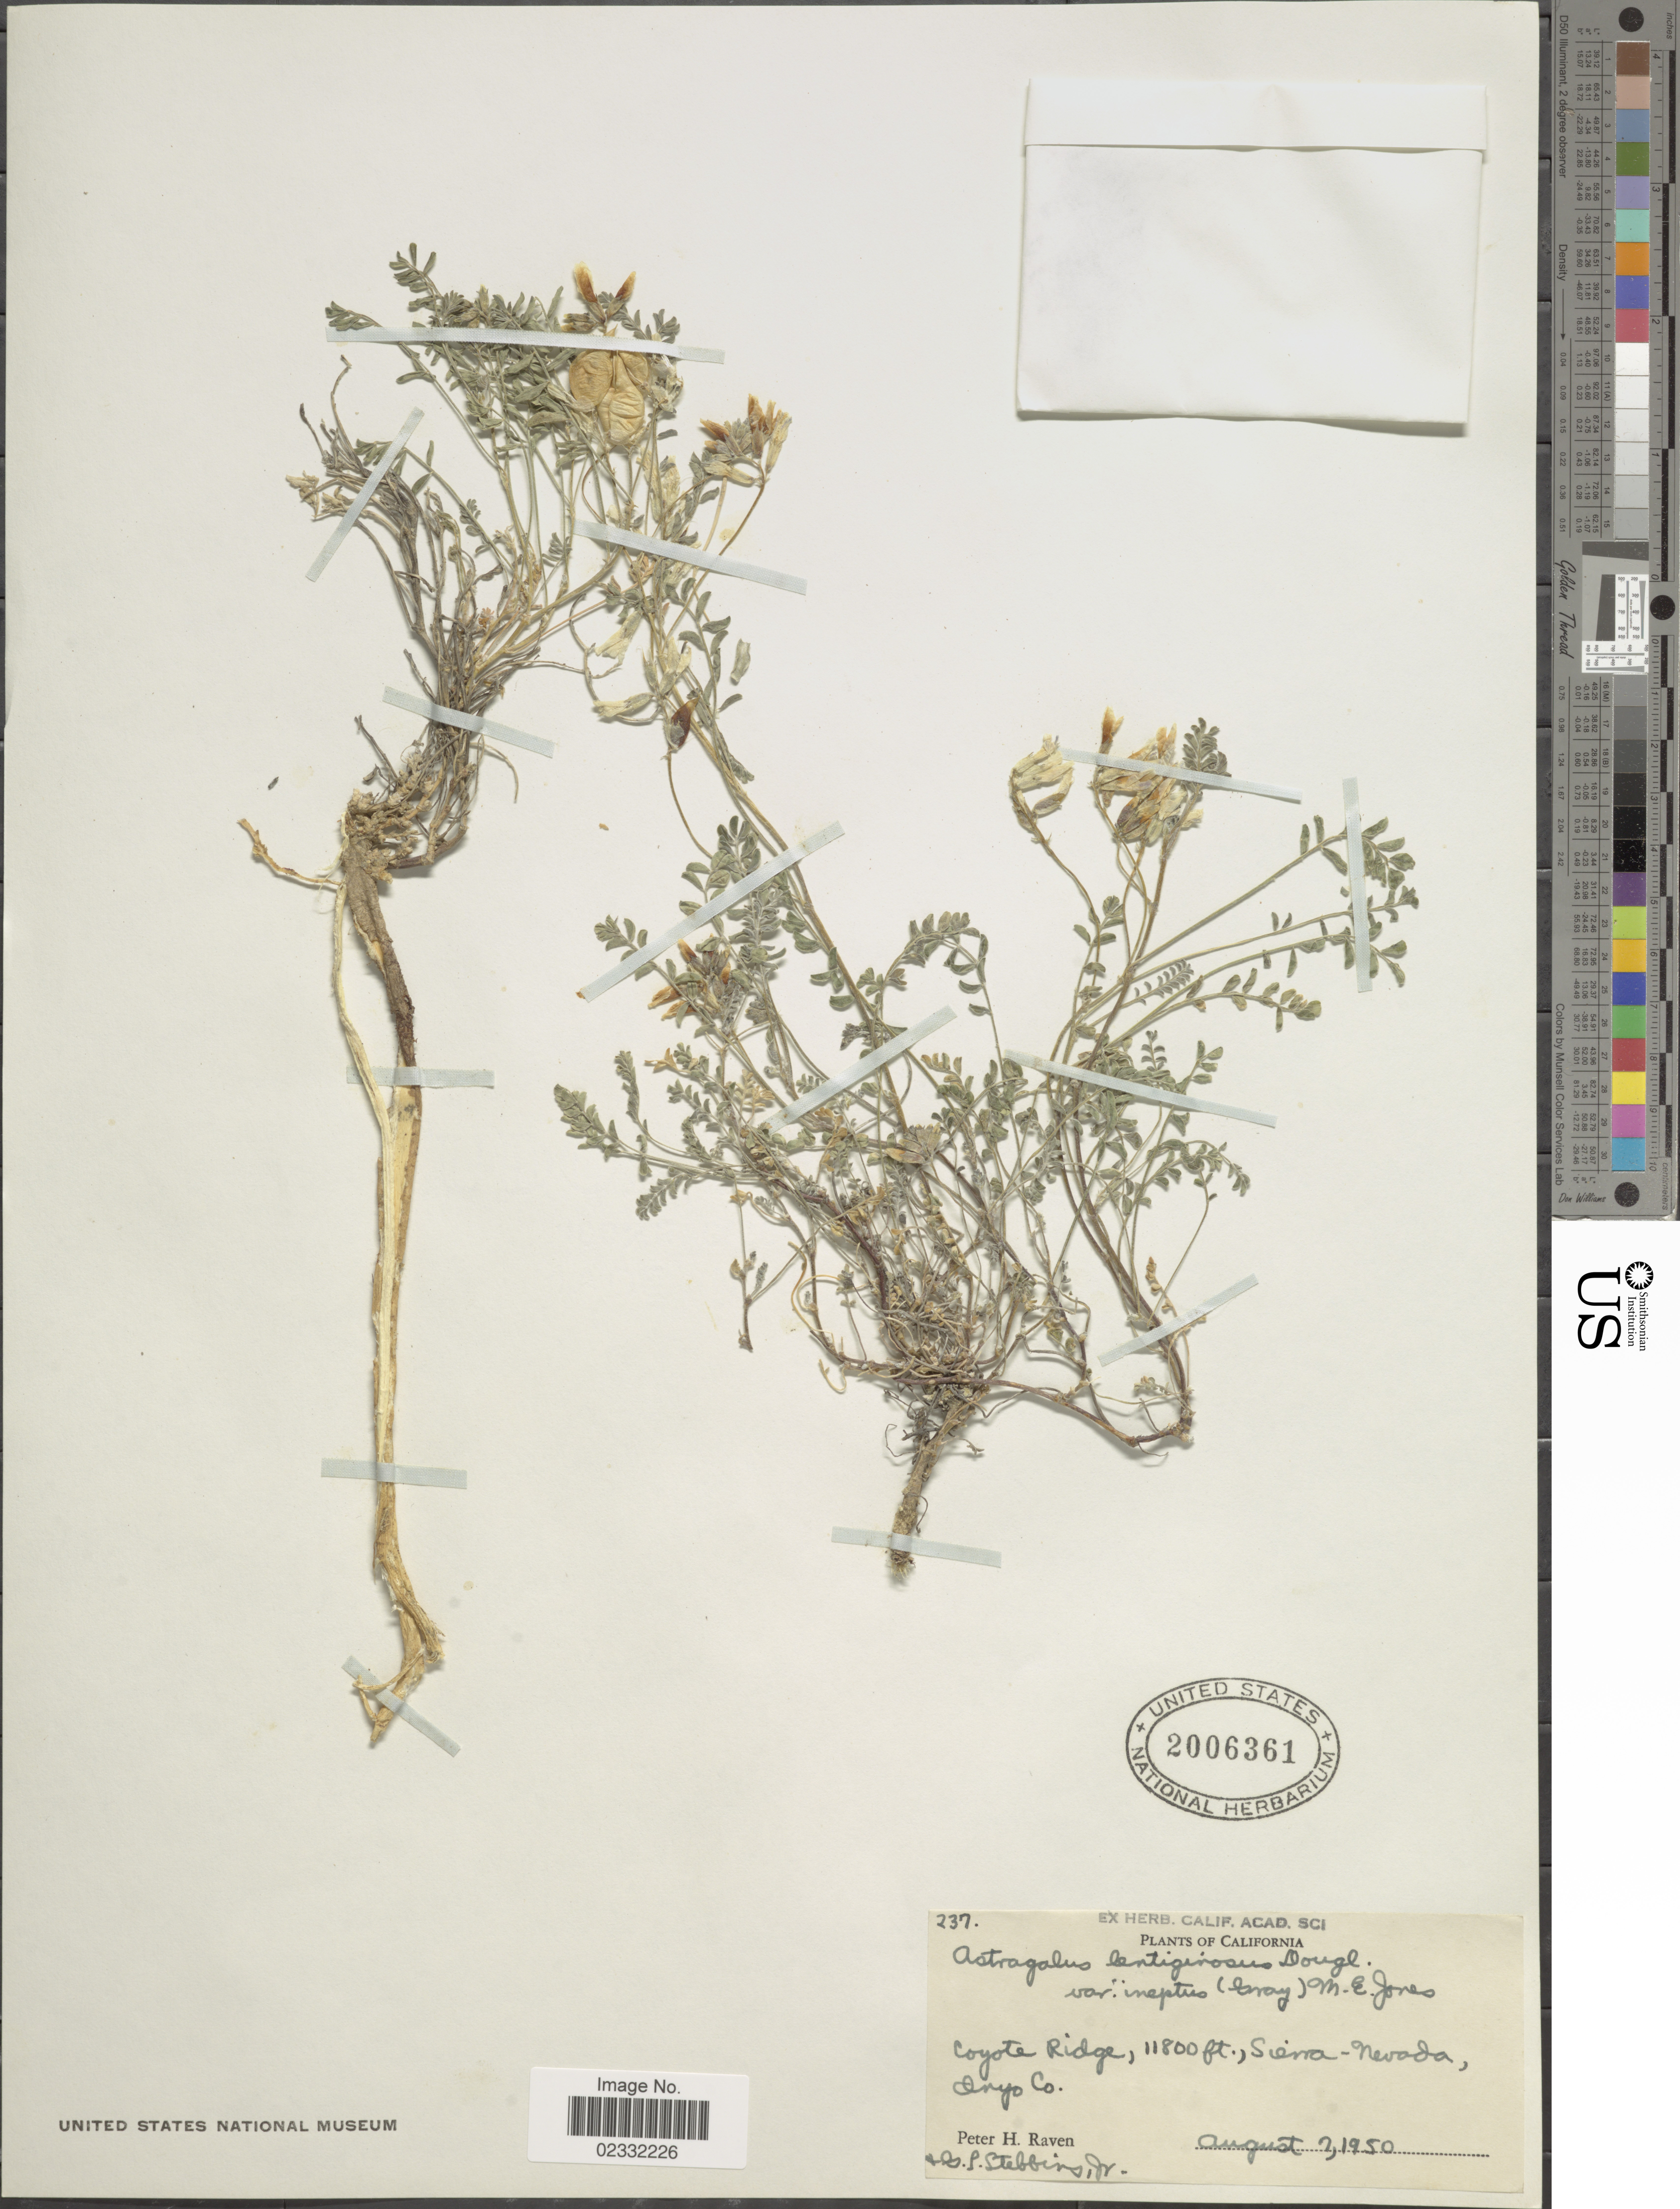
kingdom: Plantae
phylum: Tracheophyta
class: Magnoliopsida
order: Fabales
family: Fabaceae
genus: Astragalus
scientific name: Astragalus lentiginosus var. ineptus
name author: (A. Gray) M.E. Jones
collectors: P. Raven & G. L. Stebbins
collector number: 237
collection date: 1950-08-02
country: United States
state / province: California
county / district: Inyo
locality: Coyote Ridge., Sierra-Nevada, Inyo Co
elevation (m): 3597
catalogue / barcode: US 2006361